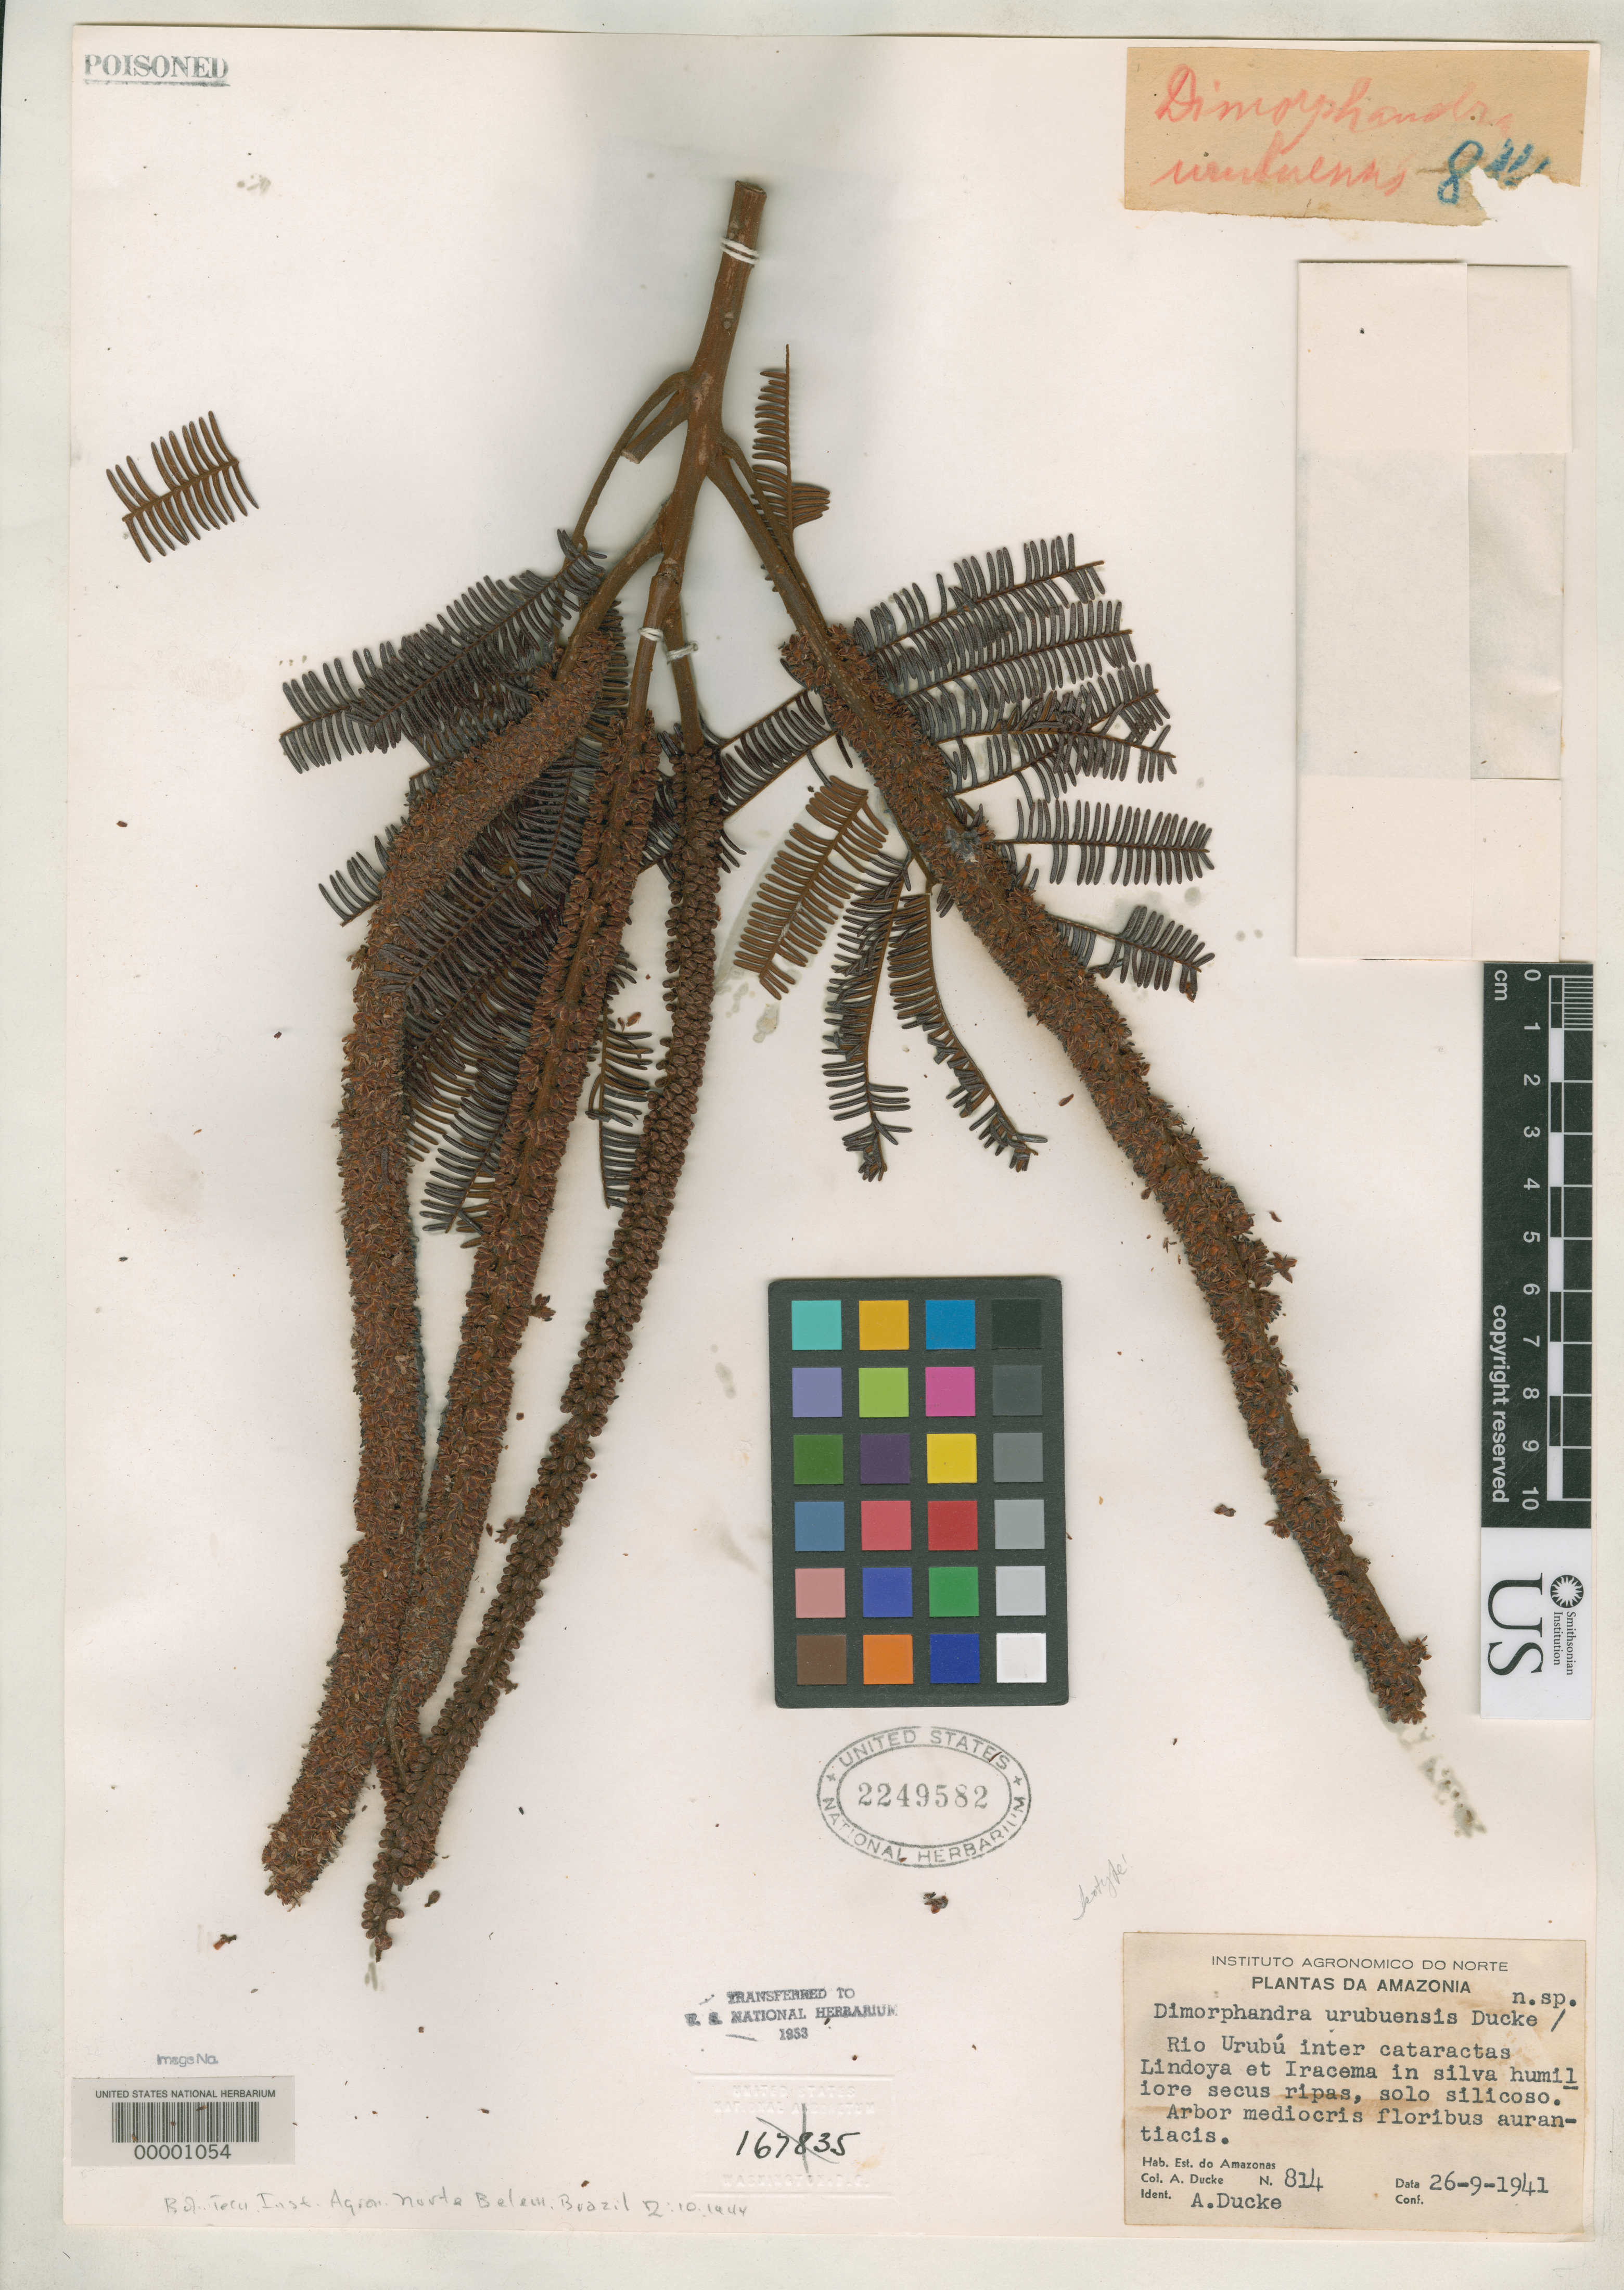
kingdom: Plantae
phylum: Tracheophyta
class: Magnoliopsida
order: Fabales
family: Fabaceae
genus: Dimorphandra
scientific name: Dimorphandra urubuensis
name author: Ducke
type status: Isotype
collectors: A. Ducke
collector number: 814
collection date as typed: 26 Sep 1941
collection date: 1941-09-26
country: Brazil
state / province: Amazonas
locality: Rio Urubu.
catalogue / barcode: US 2449582